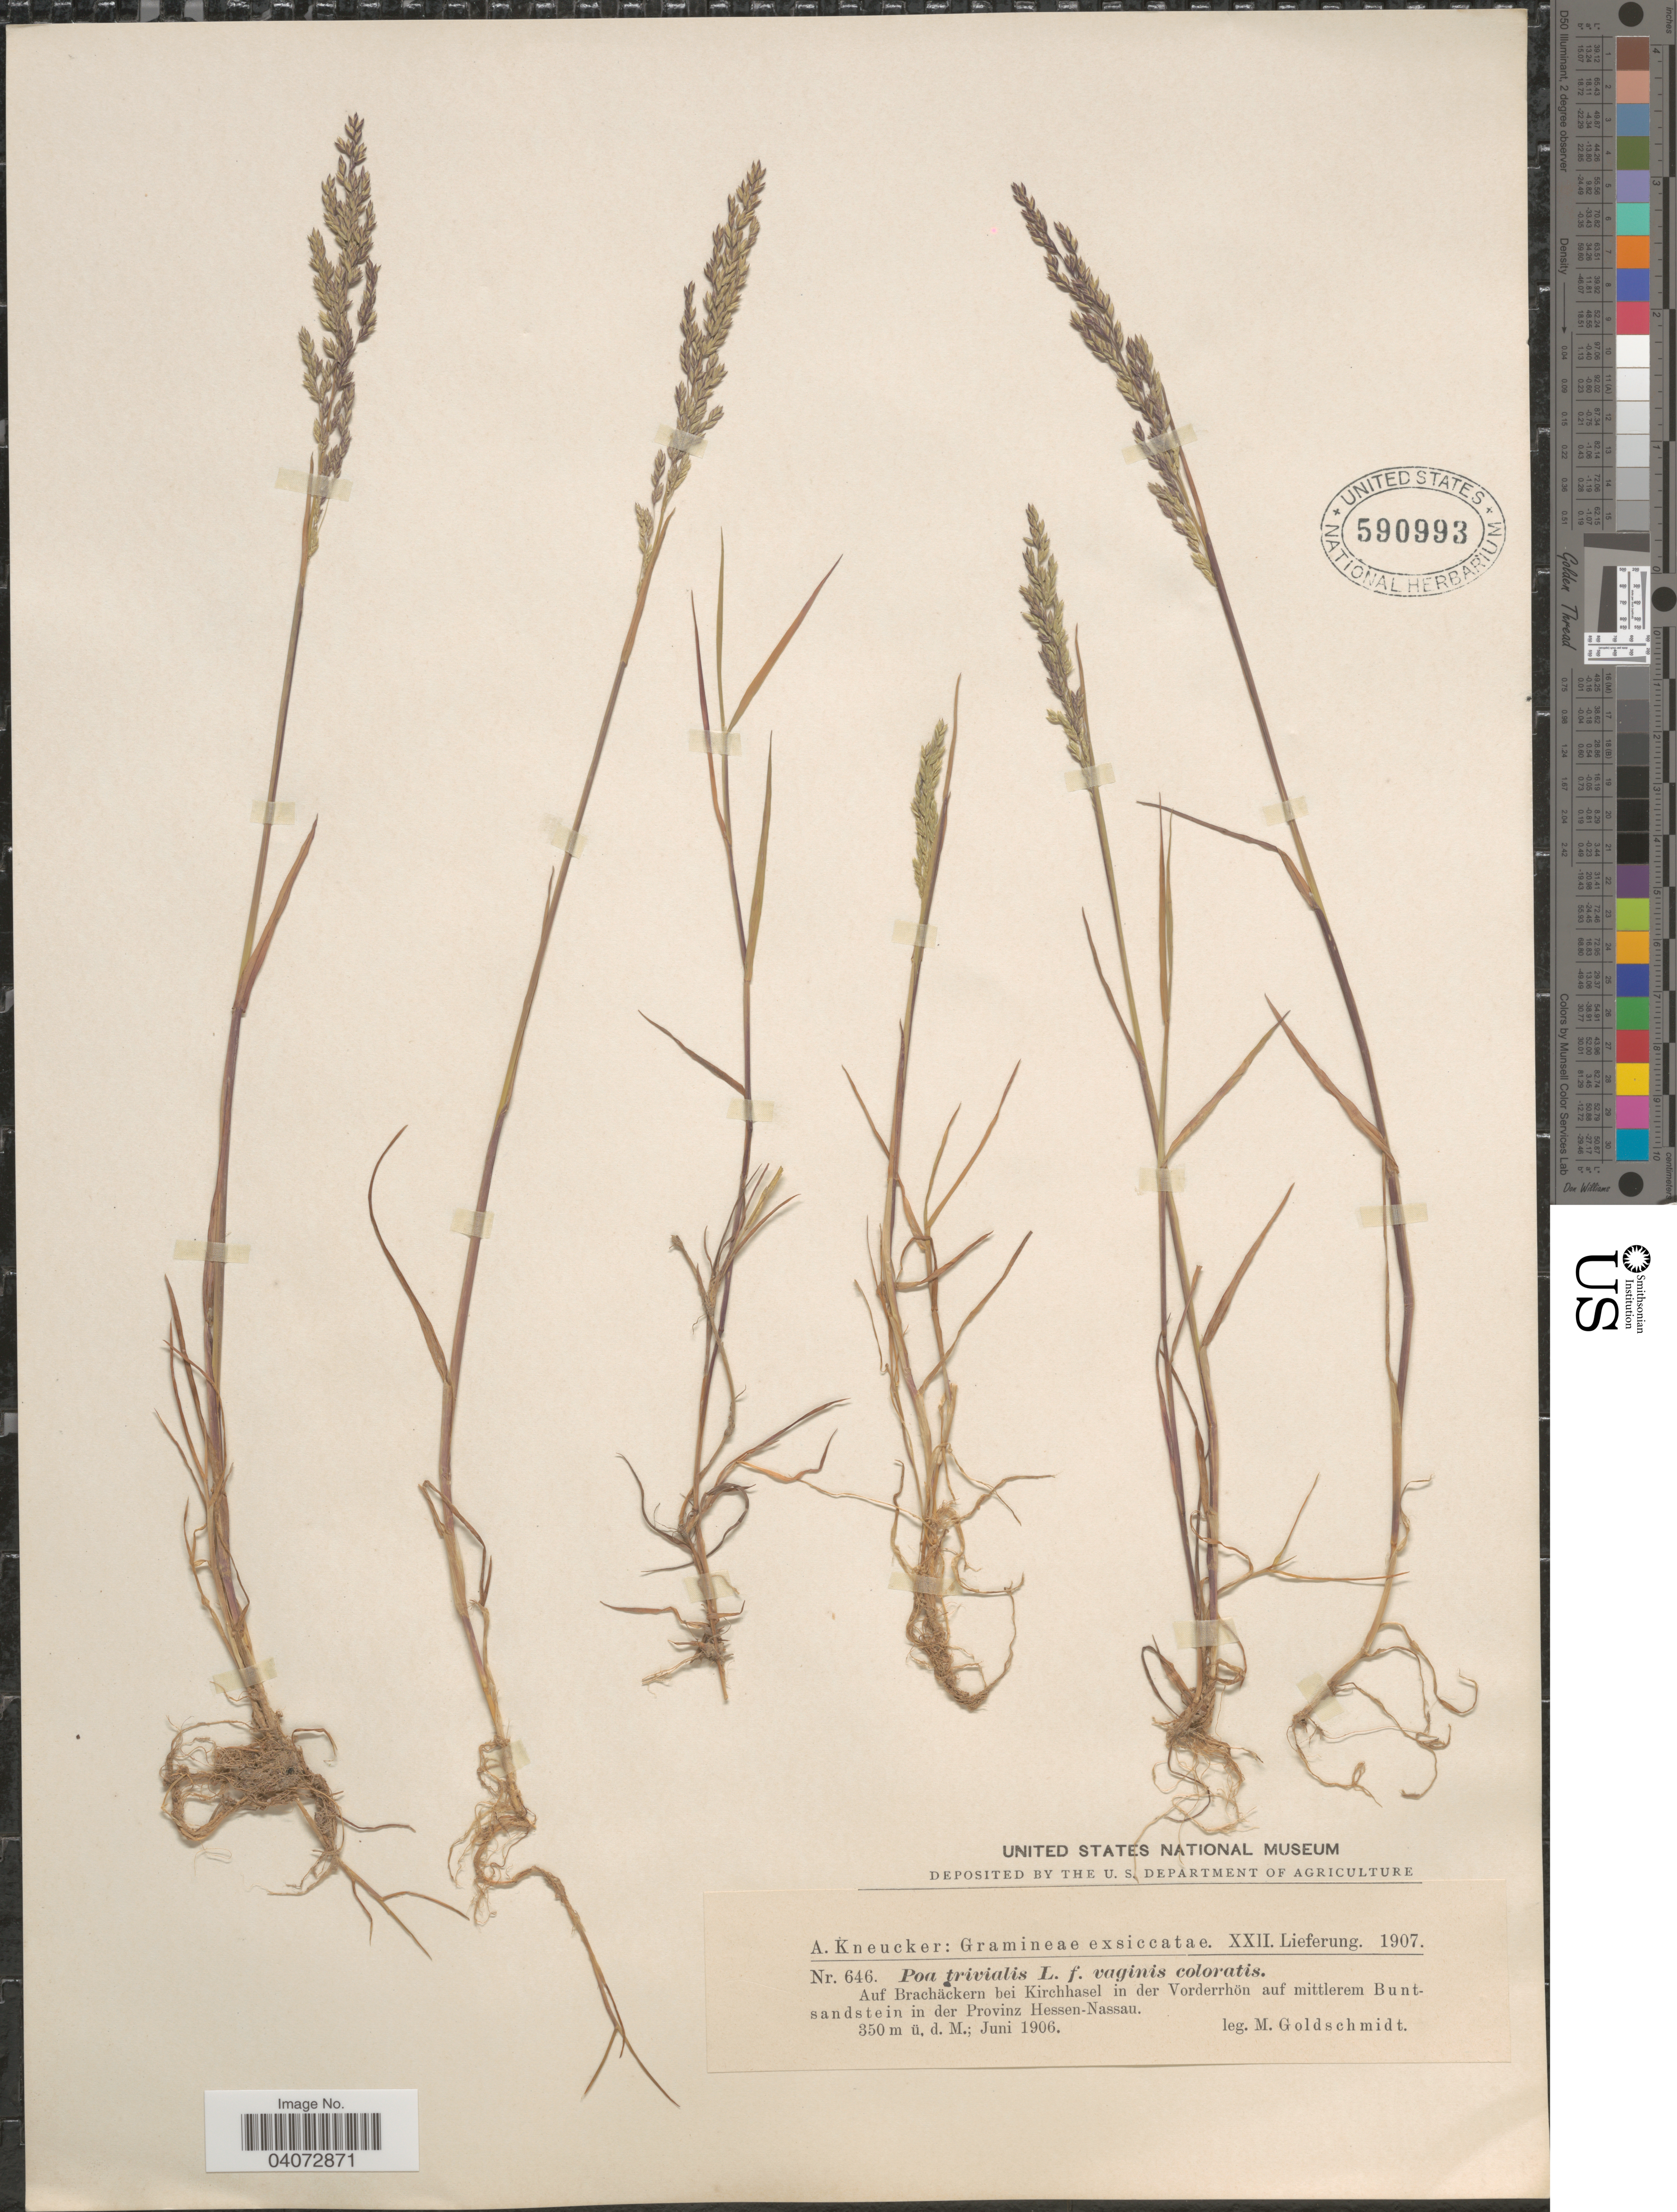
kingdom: Plantae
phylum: Tracheophyta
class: Liliopsida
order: Poales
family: Poaceae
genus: Poa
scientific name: Poa trivialis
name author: L.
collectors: M. Goldschmidt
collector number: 646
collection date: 1906-06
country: Germany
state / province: Hesse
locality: Auf Brachäckern bei Kirchhasel in der Vorderrhön auf mittlerem Buntsandstein in der Provinz Hessen-Nassau.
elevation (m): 350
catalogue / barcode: US 590993